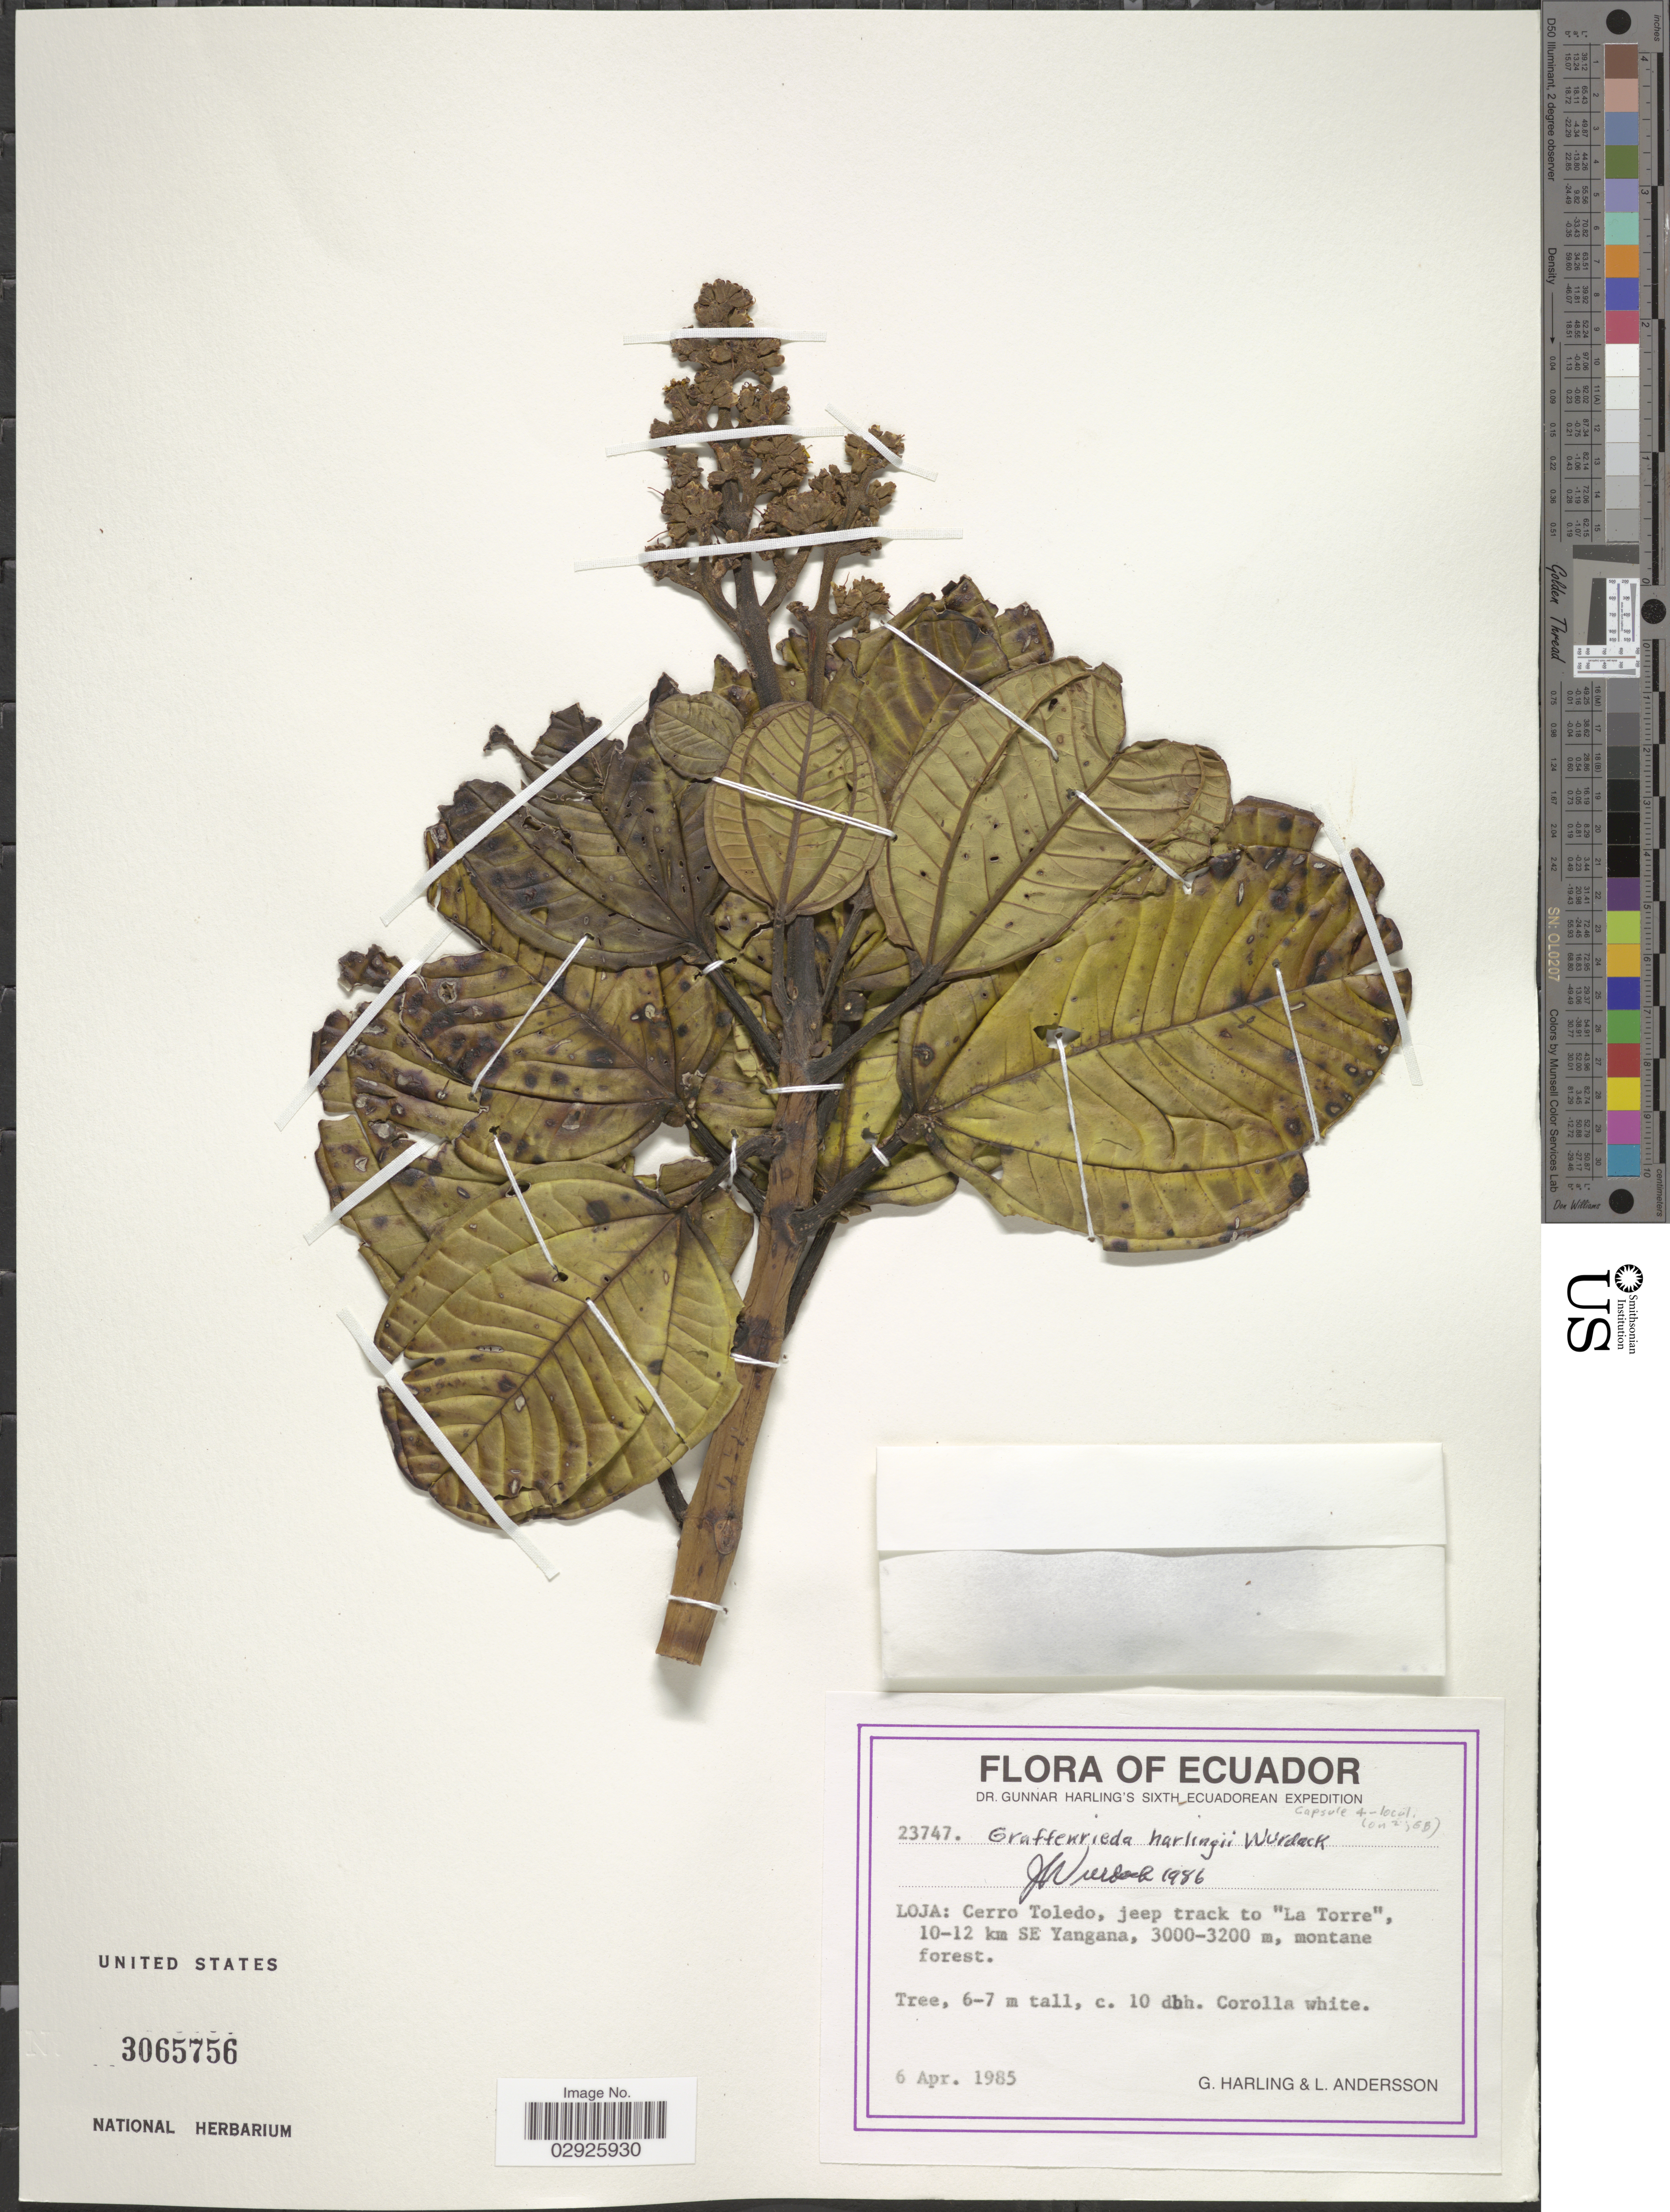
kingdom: Plantae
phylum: Tracheophyta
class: Magnoliopsida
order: Myrtales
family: Melastomataceae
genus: Graffenrieda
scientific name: Graffenrieda harlingii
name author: Wurdack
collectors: G. Harling & L. Andersson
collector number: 23747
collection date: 1985-04-06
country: Ecuador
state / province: Loja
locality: Cerro Toledo, jeep track to "La Torre", 10-12 km SE Yangana.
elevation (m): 3000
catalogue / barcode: US 3065756